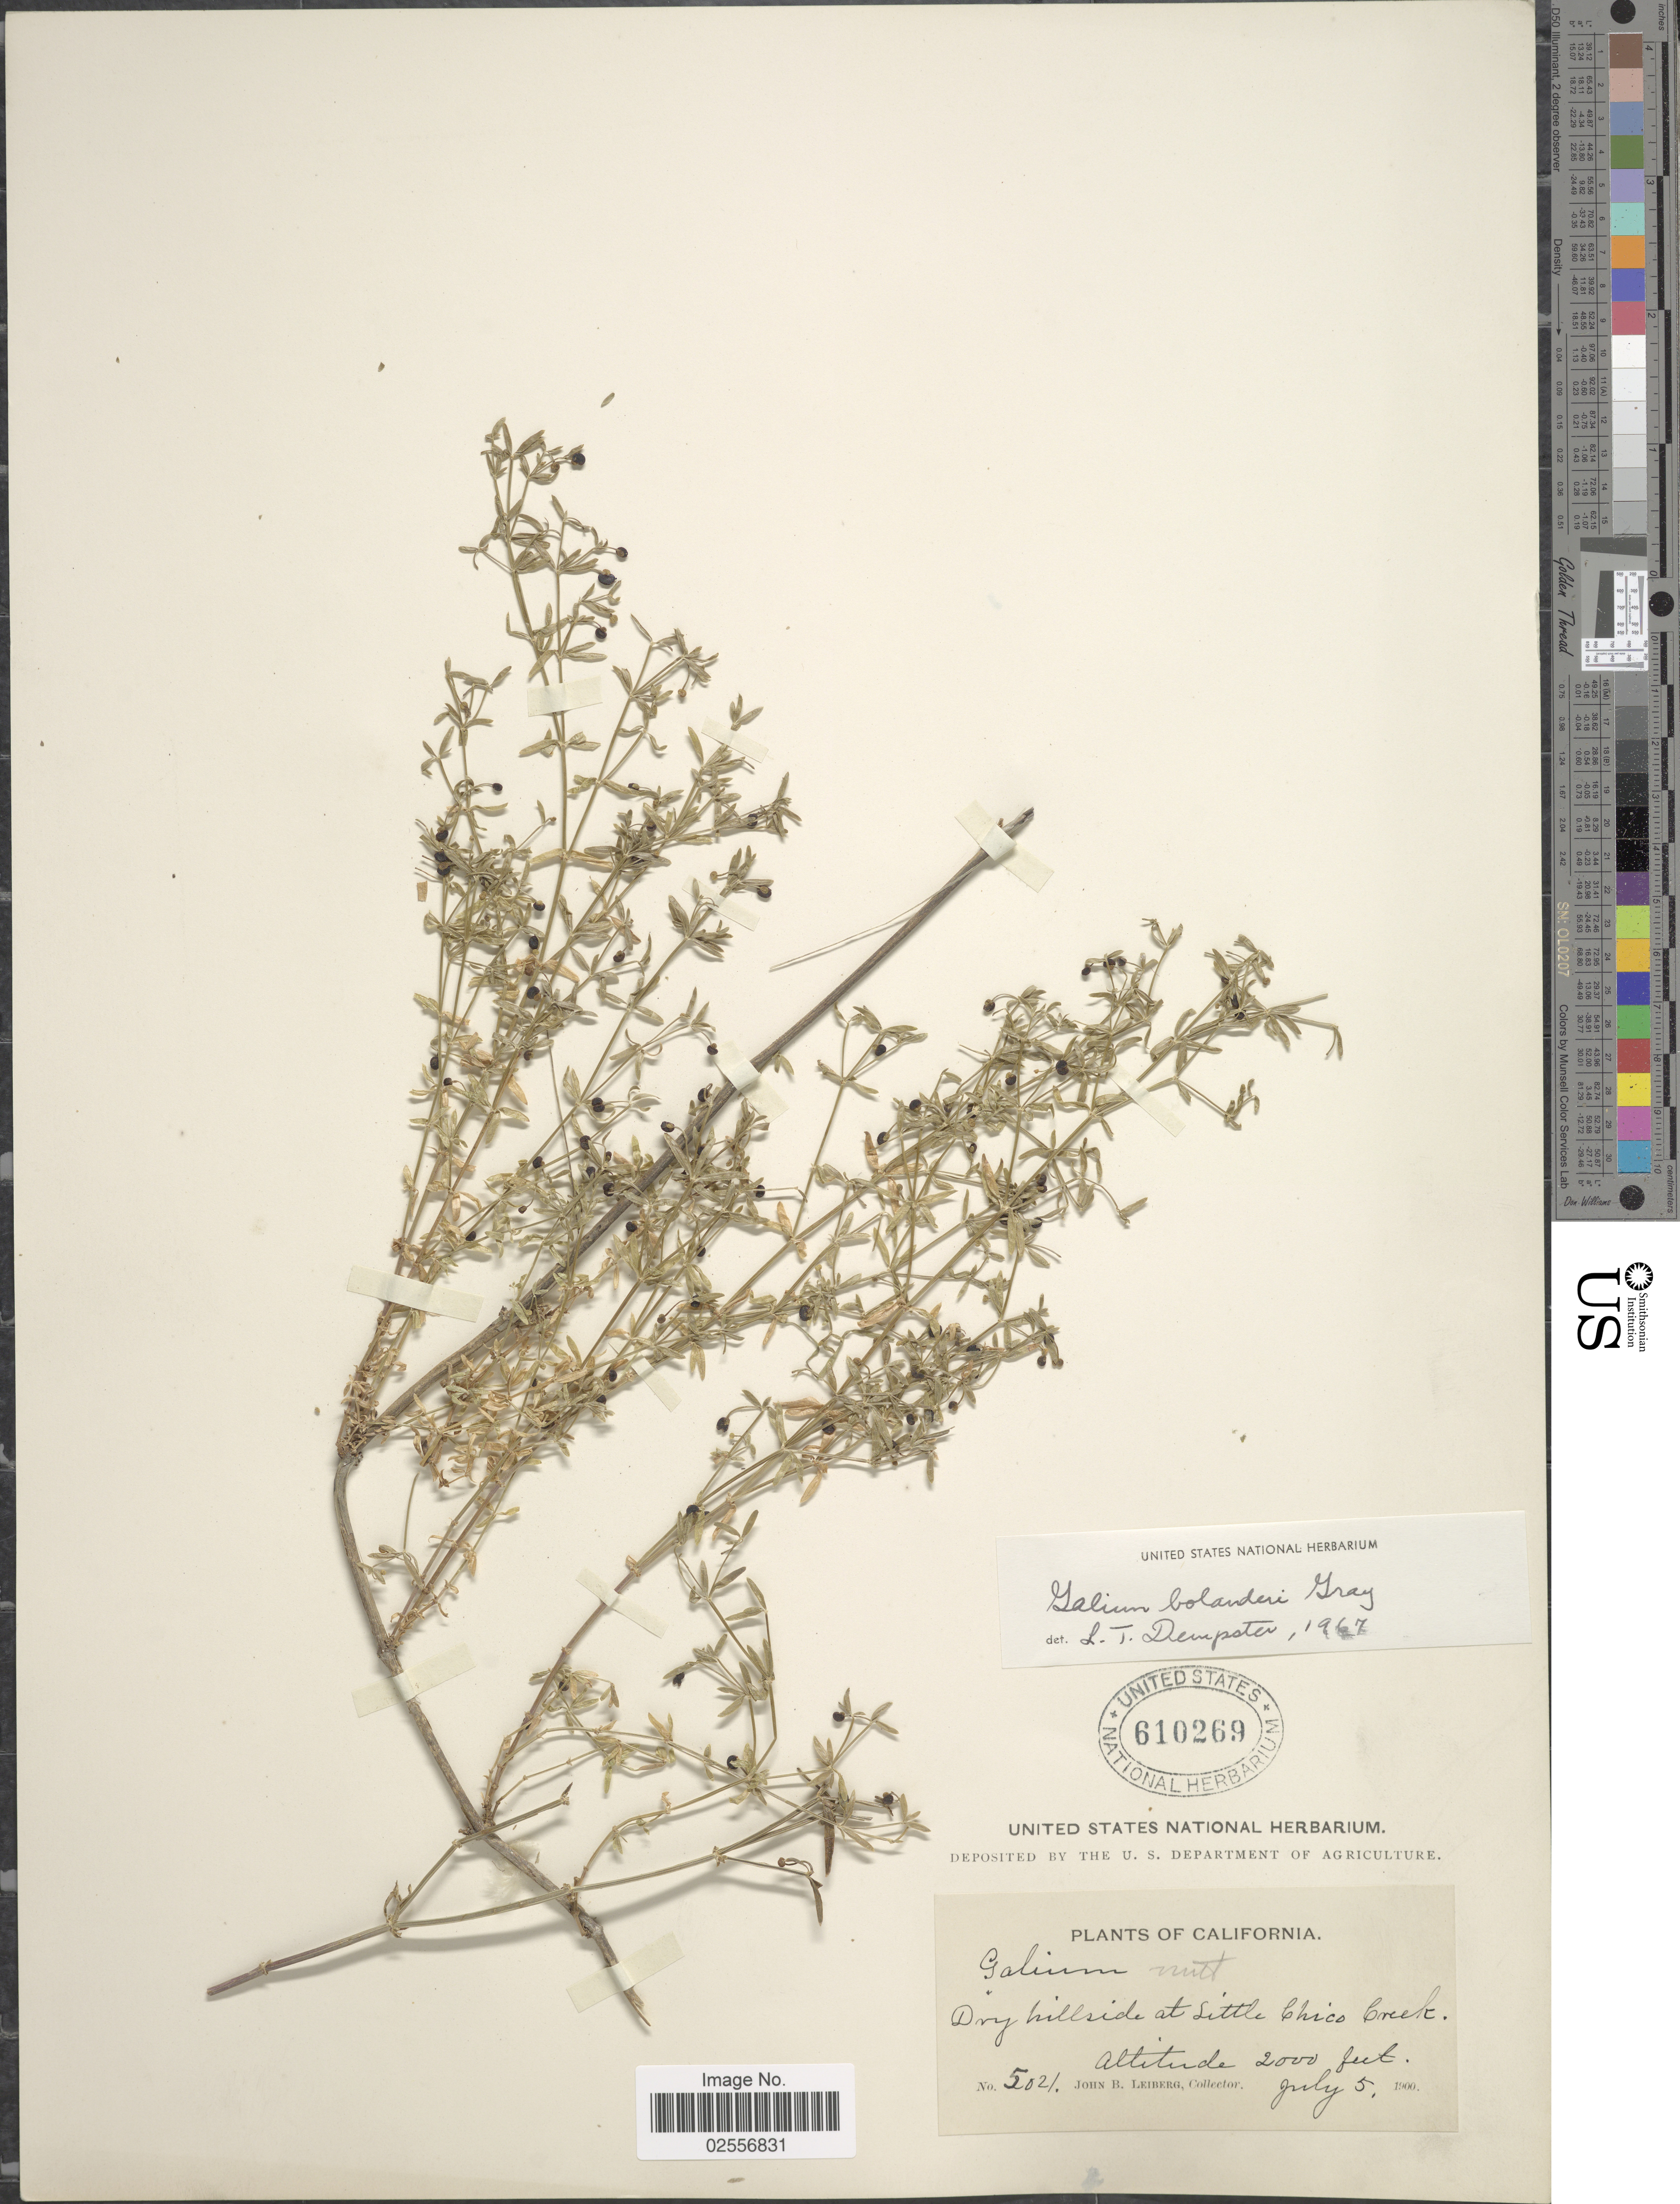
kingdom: Plantae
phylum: Tracheophyta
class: Magnoliopsida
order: Gentianales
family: Rubiaceae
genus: Galium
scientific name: Galium bolanderi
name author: A. Gray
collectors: J. B. Leiberg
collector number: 5021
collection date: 1900-07-05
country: United States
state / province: California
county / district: Butte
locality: Dry hillside at Little Chico Creek.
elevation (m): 610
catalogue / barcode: US 610269